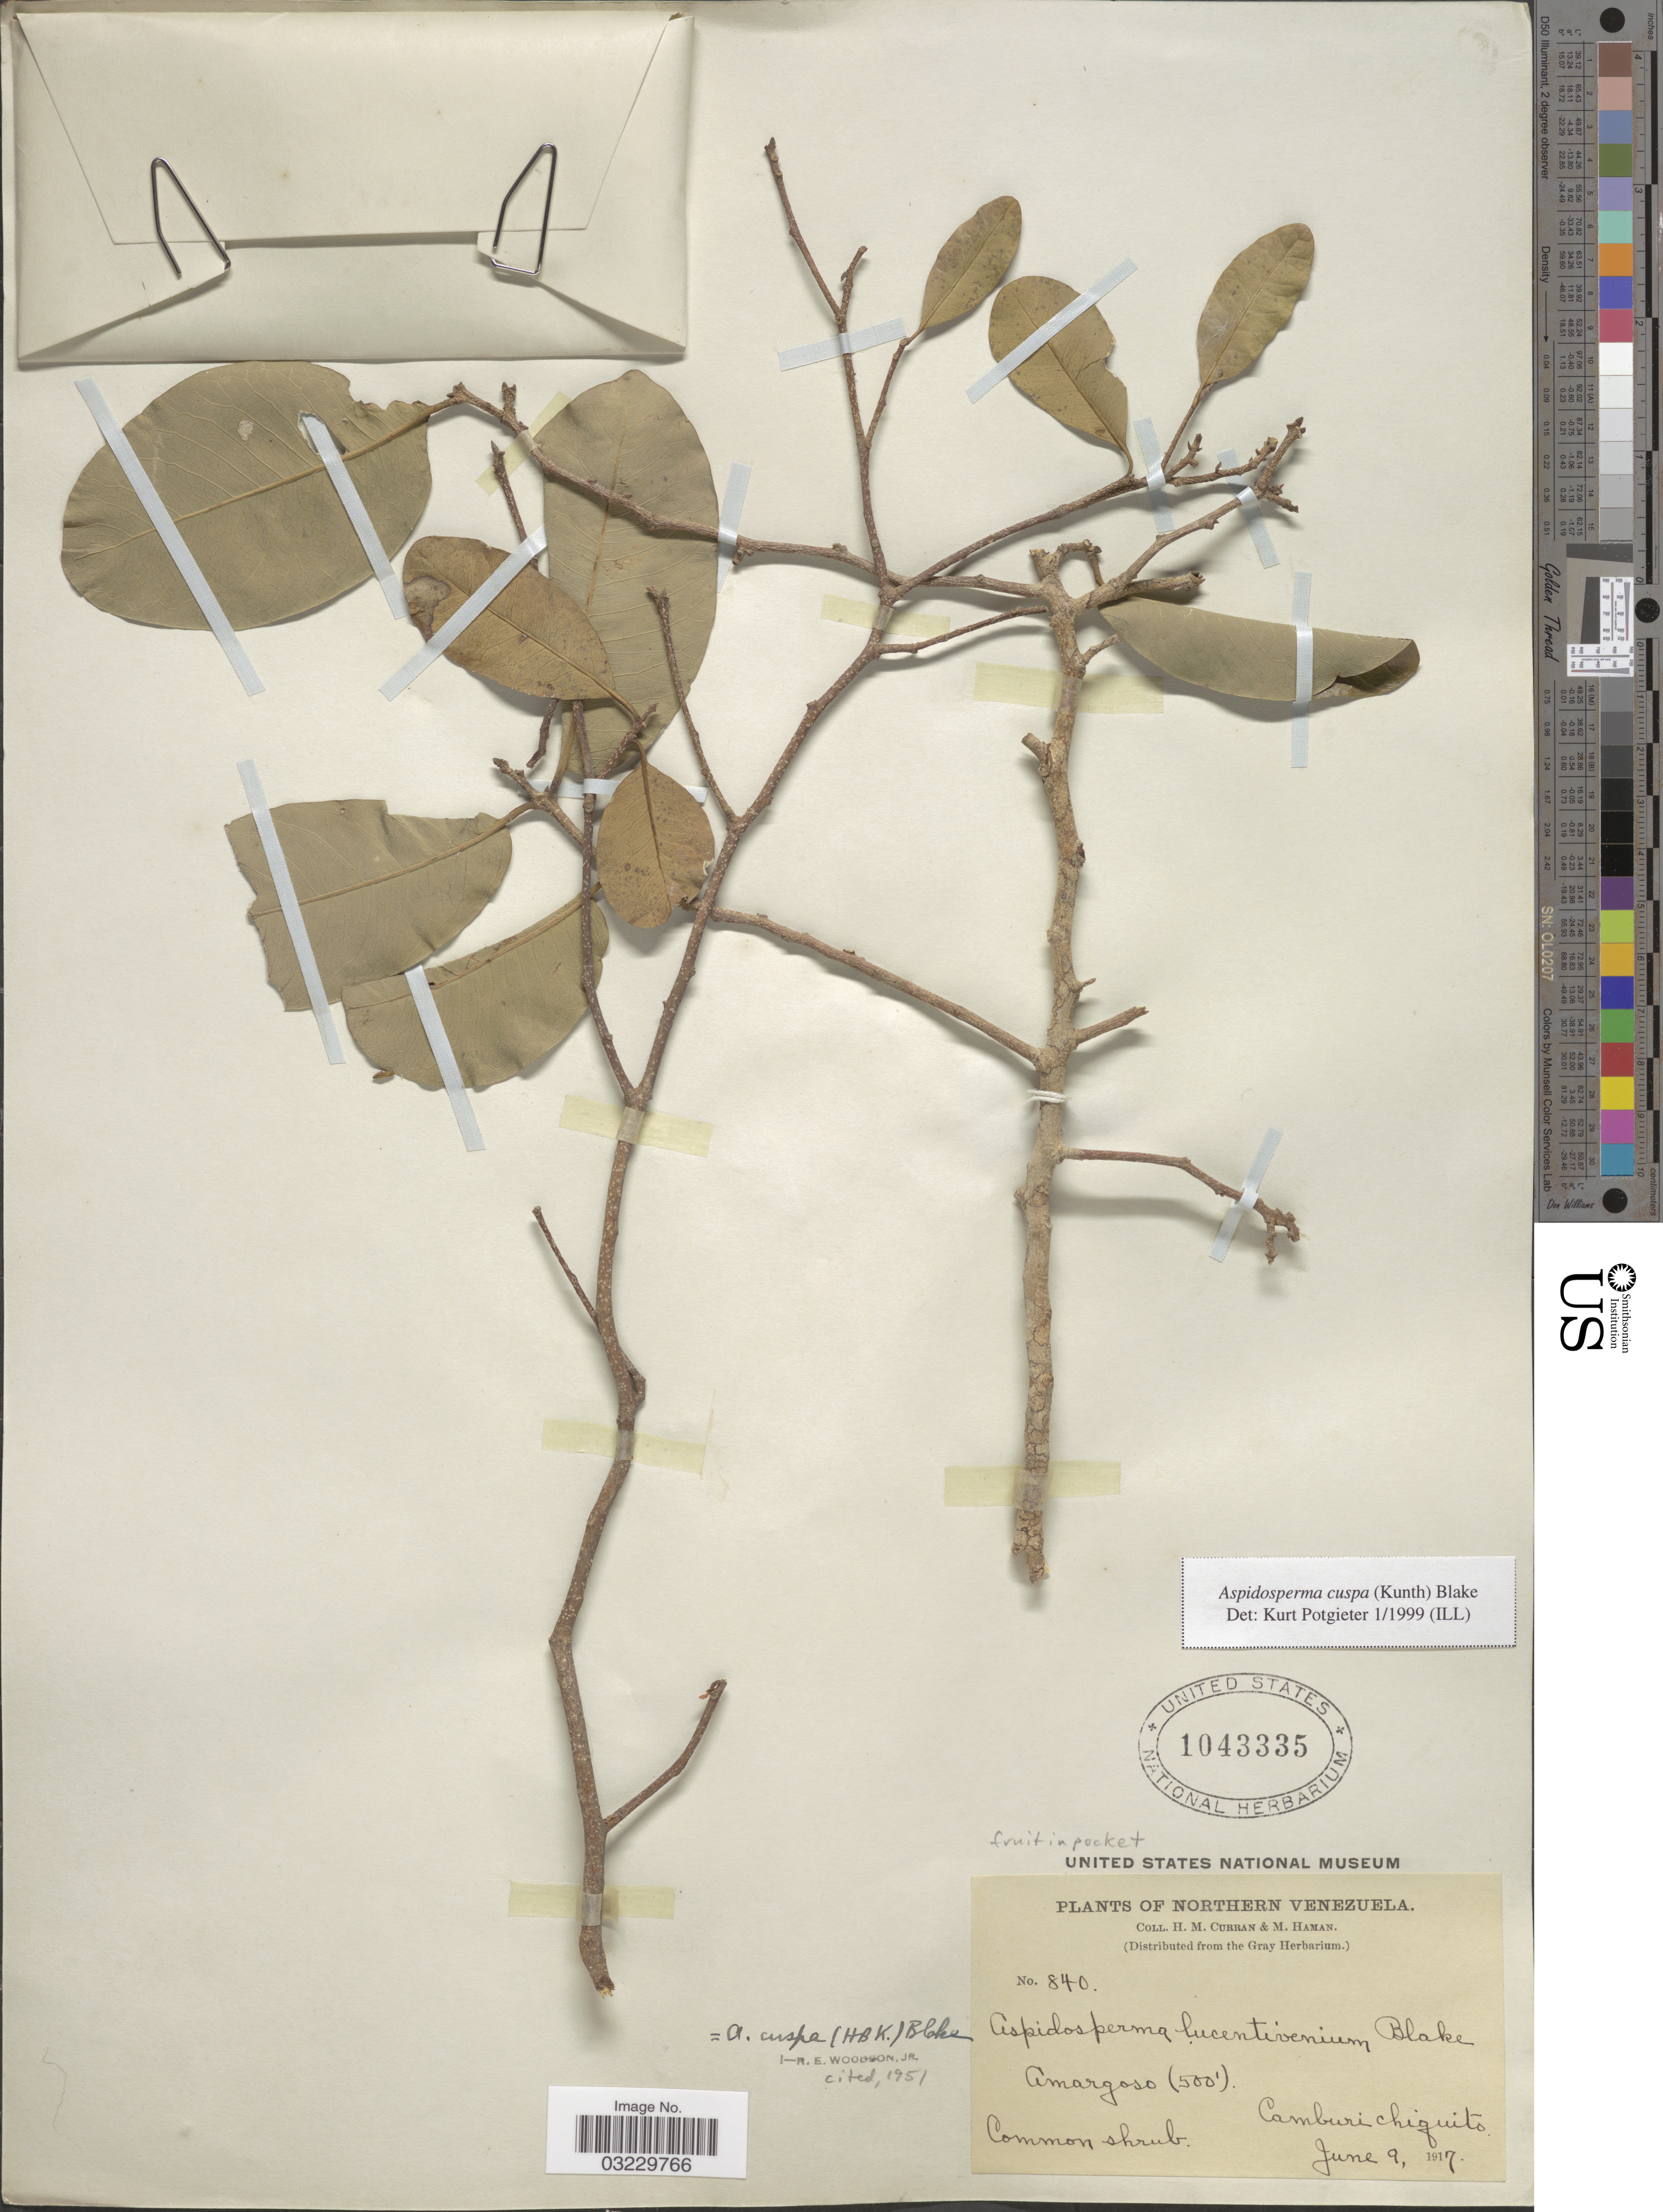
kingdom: Plantae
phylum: Tracheophyta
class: Magnoliopsida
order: Gentianales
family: Apocynaceae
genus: Aspidosperma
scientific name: Aspidosperma cuspa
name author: (Kunth) S.F. Blake ex Pittier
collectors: H. M. Curran & M. Haman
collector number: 840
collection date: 1917-06-09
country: Venezuela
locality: Northern Venezuela. Amargoso. Camburi chiquito.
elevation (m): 152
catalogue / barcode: US 1043335